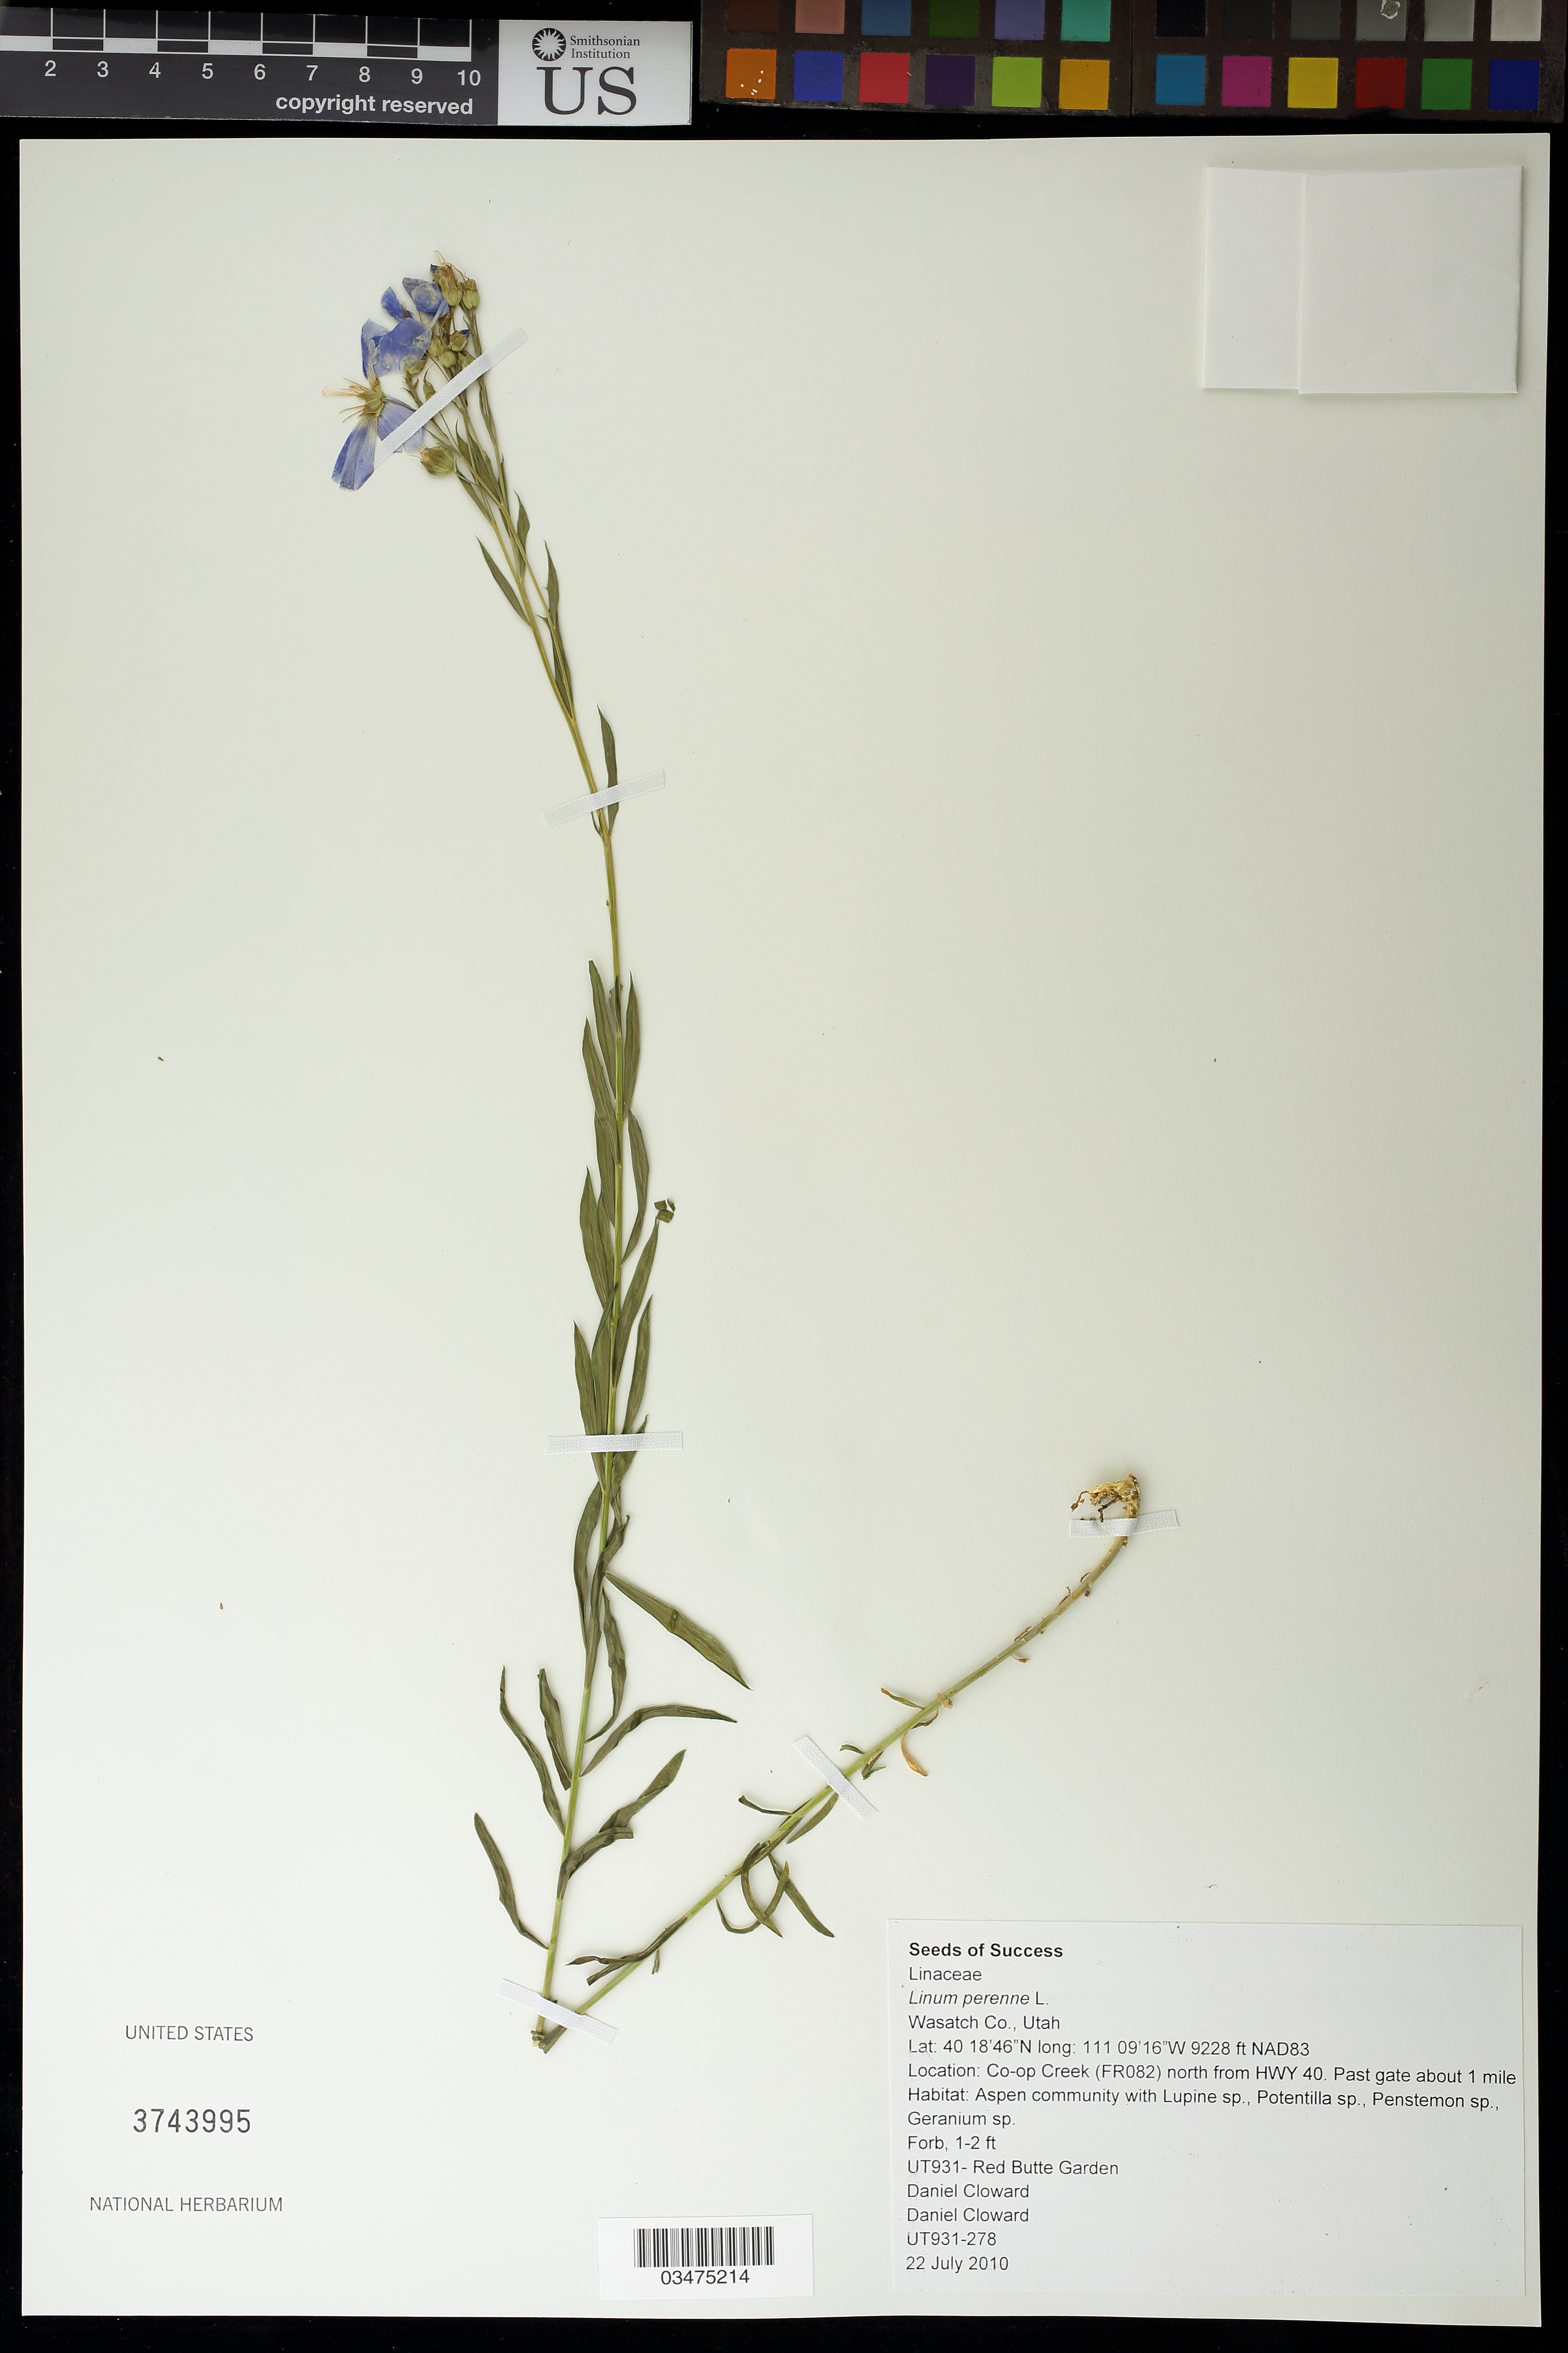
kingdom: Plantae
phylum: Tracheophyta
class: Magnoliopsida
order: Malpighiales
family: Linaceae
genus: Linum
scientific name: Linum perenne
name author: L.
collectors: D. Cloward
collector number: UT931-278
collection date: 2010-07-22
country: United States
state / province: Utah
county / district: Wasatch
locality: Co-op Creek (FR082) north from Hwy 40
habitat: Aspen community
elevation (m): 2813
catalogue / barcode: US 3743995